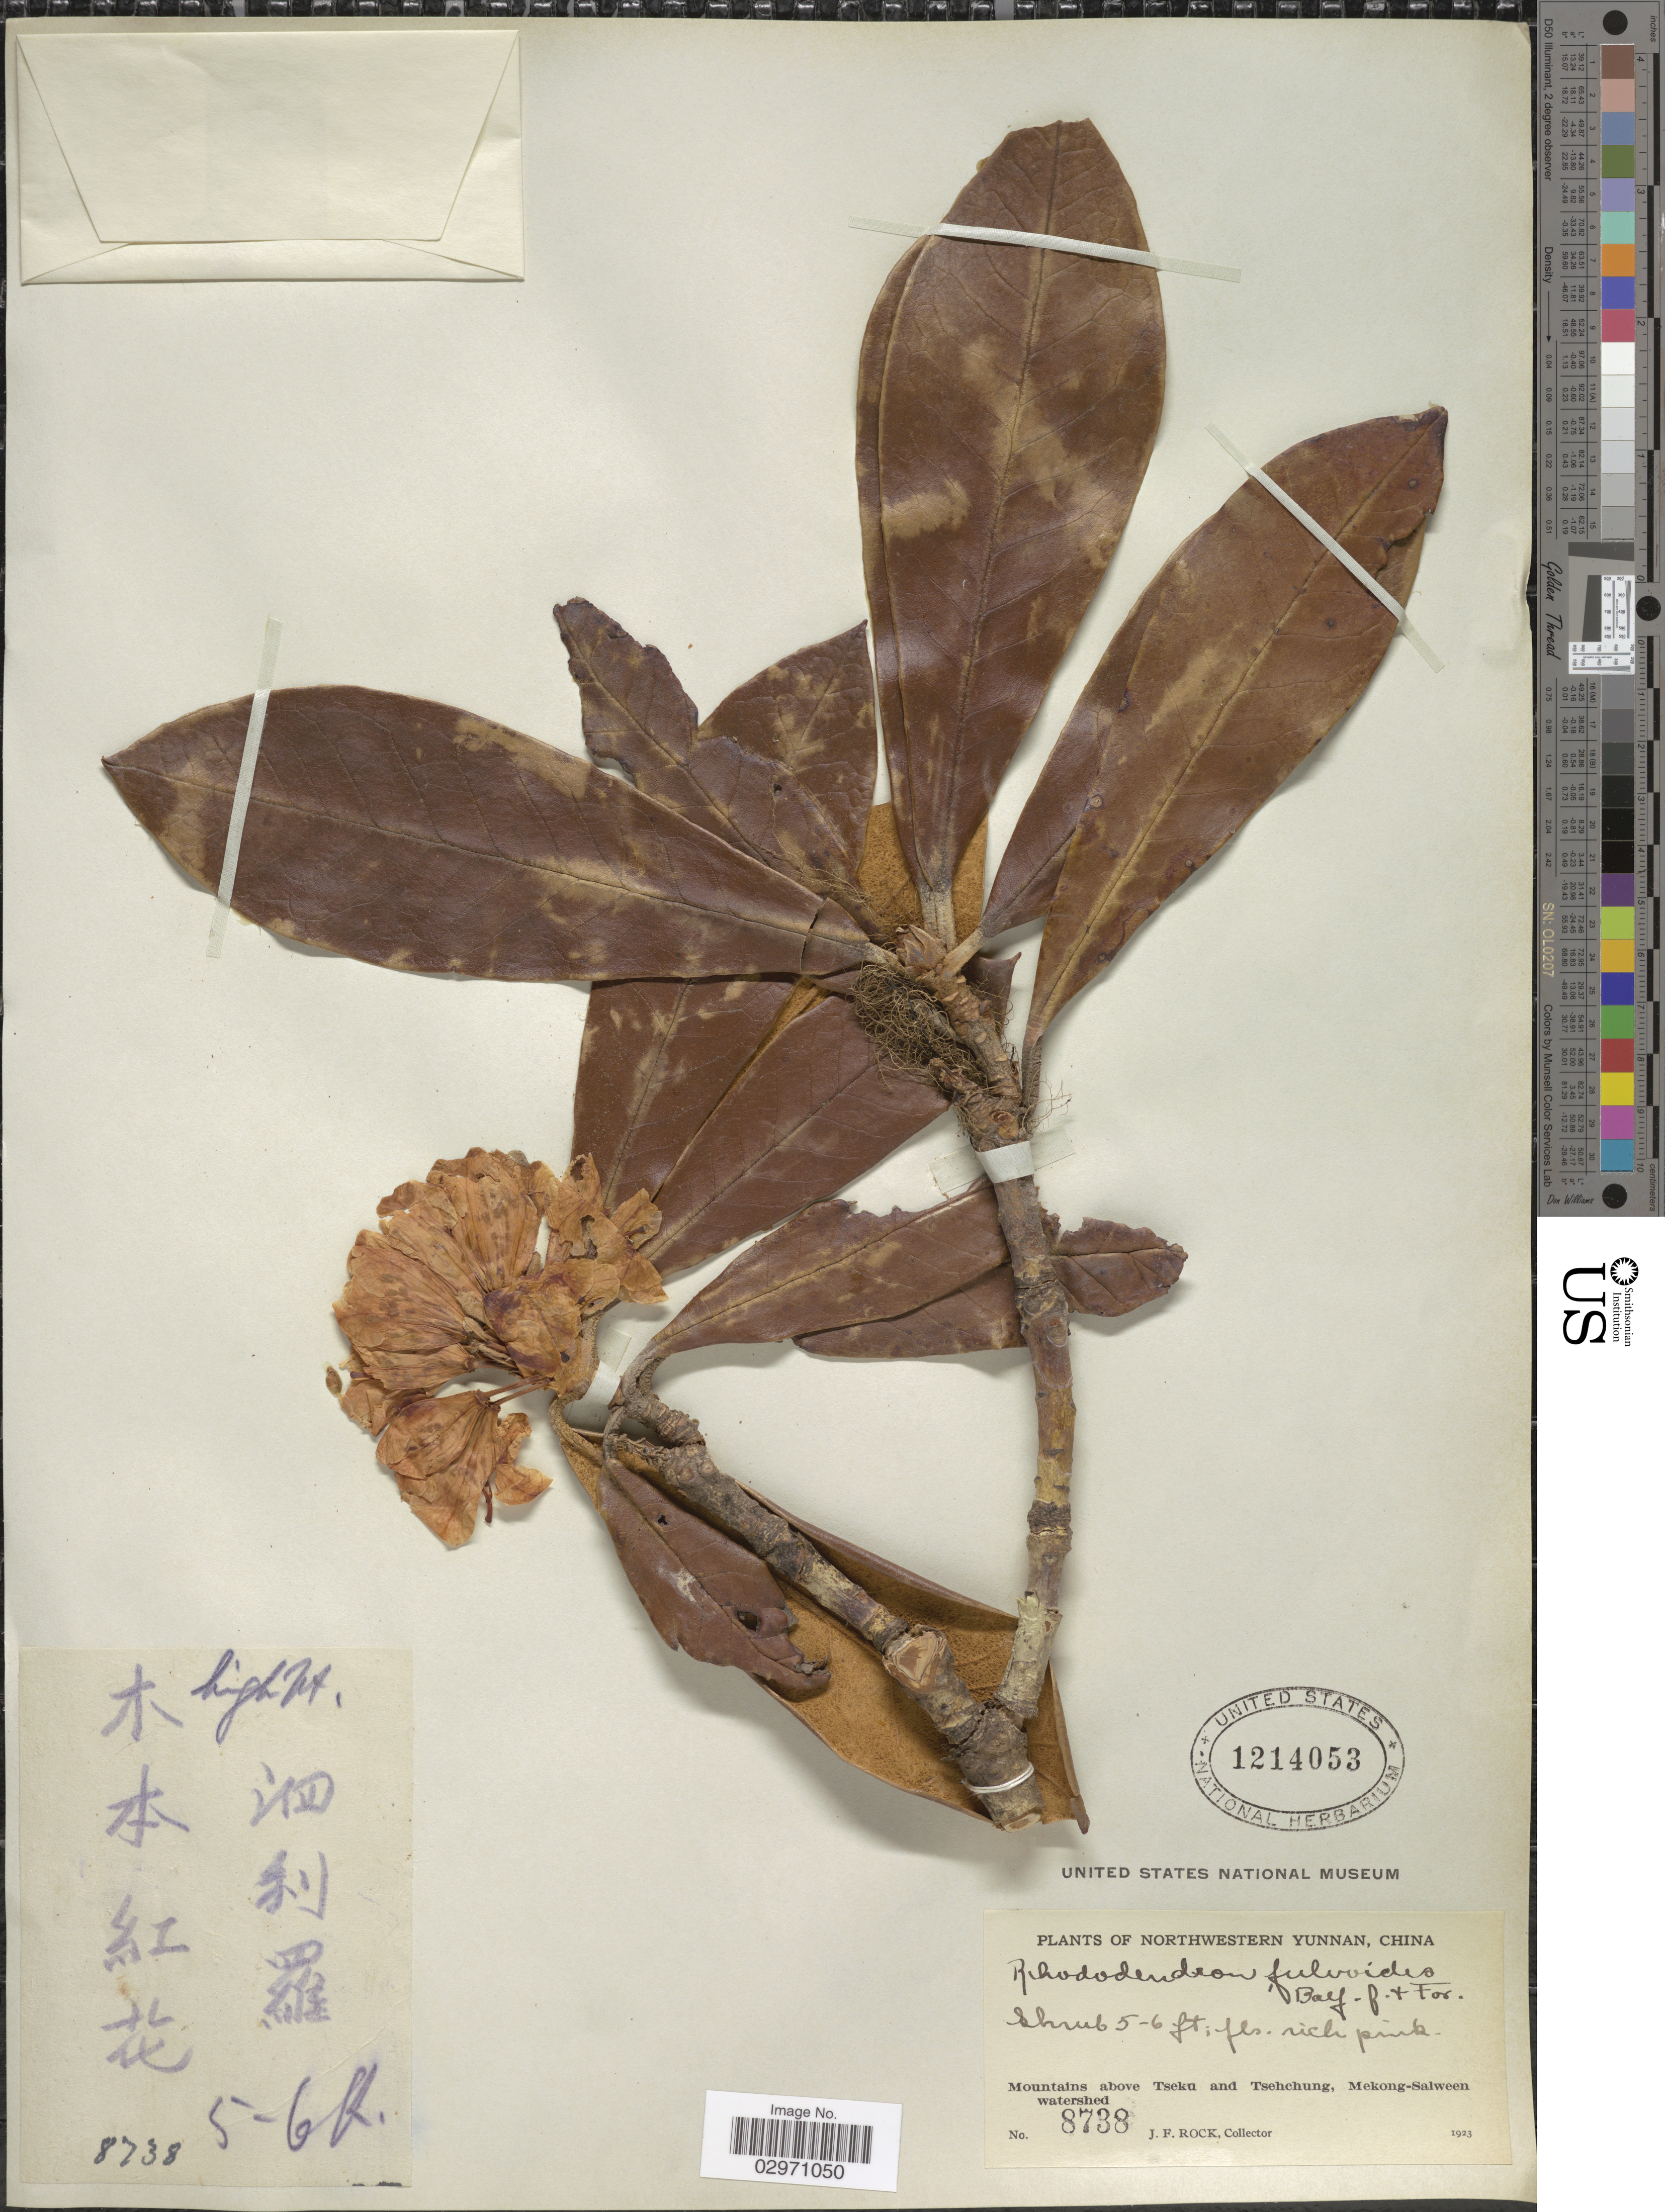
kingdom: Plantae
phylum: Tracheophyta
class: Magnoliopsida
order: Ericales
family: Ericaceae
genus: Rhododendron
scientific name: Rhododendron fulvoides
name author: Balf. f. & Forrest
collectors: J. Rock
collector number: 8738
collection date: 1923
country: China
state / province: Yunnan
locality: Northwestern Yunnan. Mountains above Tseku and Tsehchung, Mekong-Salween watershed.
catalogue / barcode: US 1214053